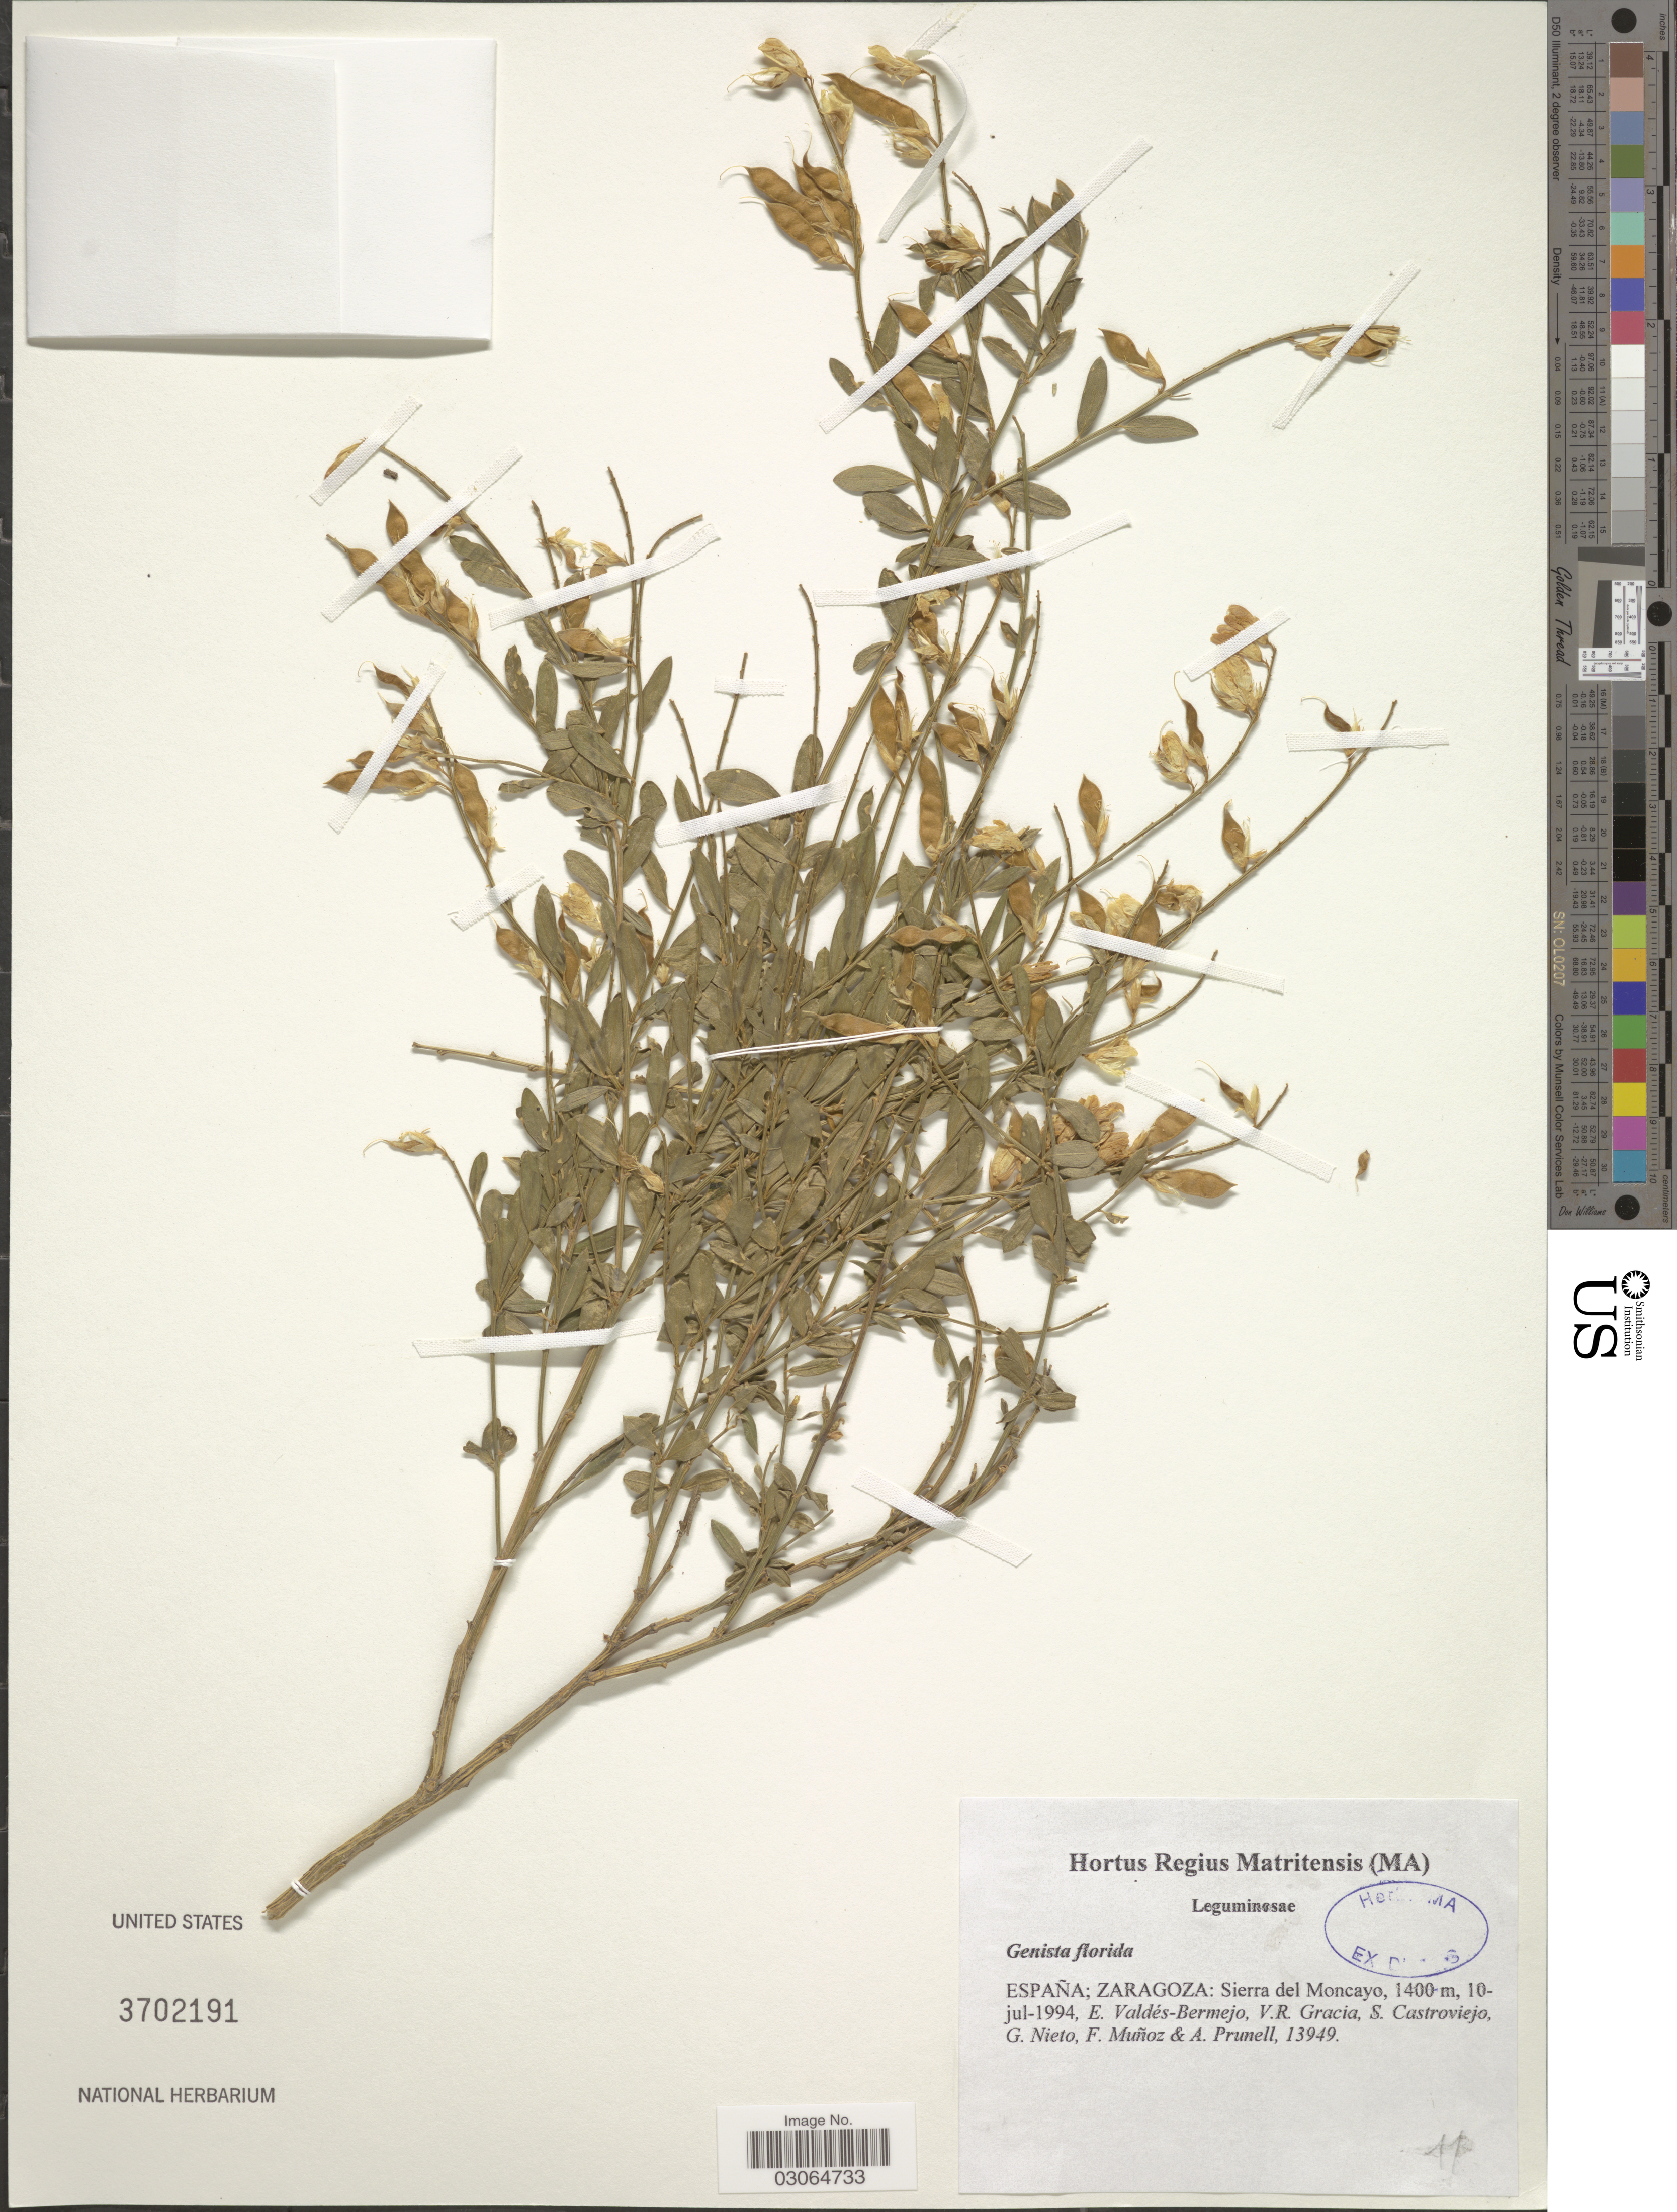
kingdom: Plantae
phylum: Tracheophyta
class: Magnoliopsida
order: Fabales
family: Fabaceae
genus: Genista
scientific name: Genista florida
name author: L.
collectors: E. Valdes Bermejo, V. Gracia, S. Castroviejo, G. Nieto & et al.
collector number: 13949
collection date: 1994-07-10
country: Spain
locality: España; Zaragoza: Sierra del Moncayo.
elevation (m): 1400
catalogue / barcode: US 3702191